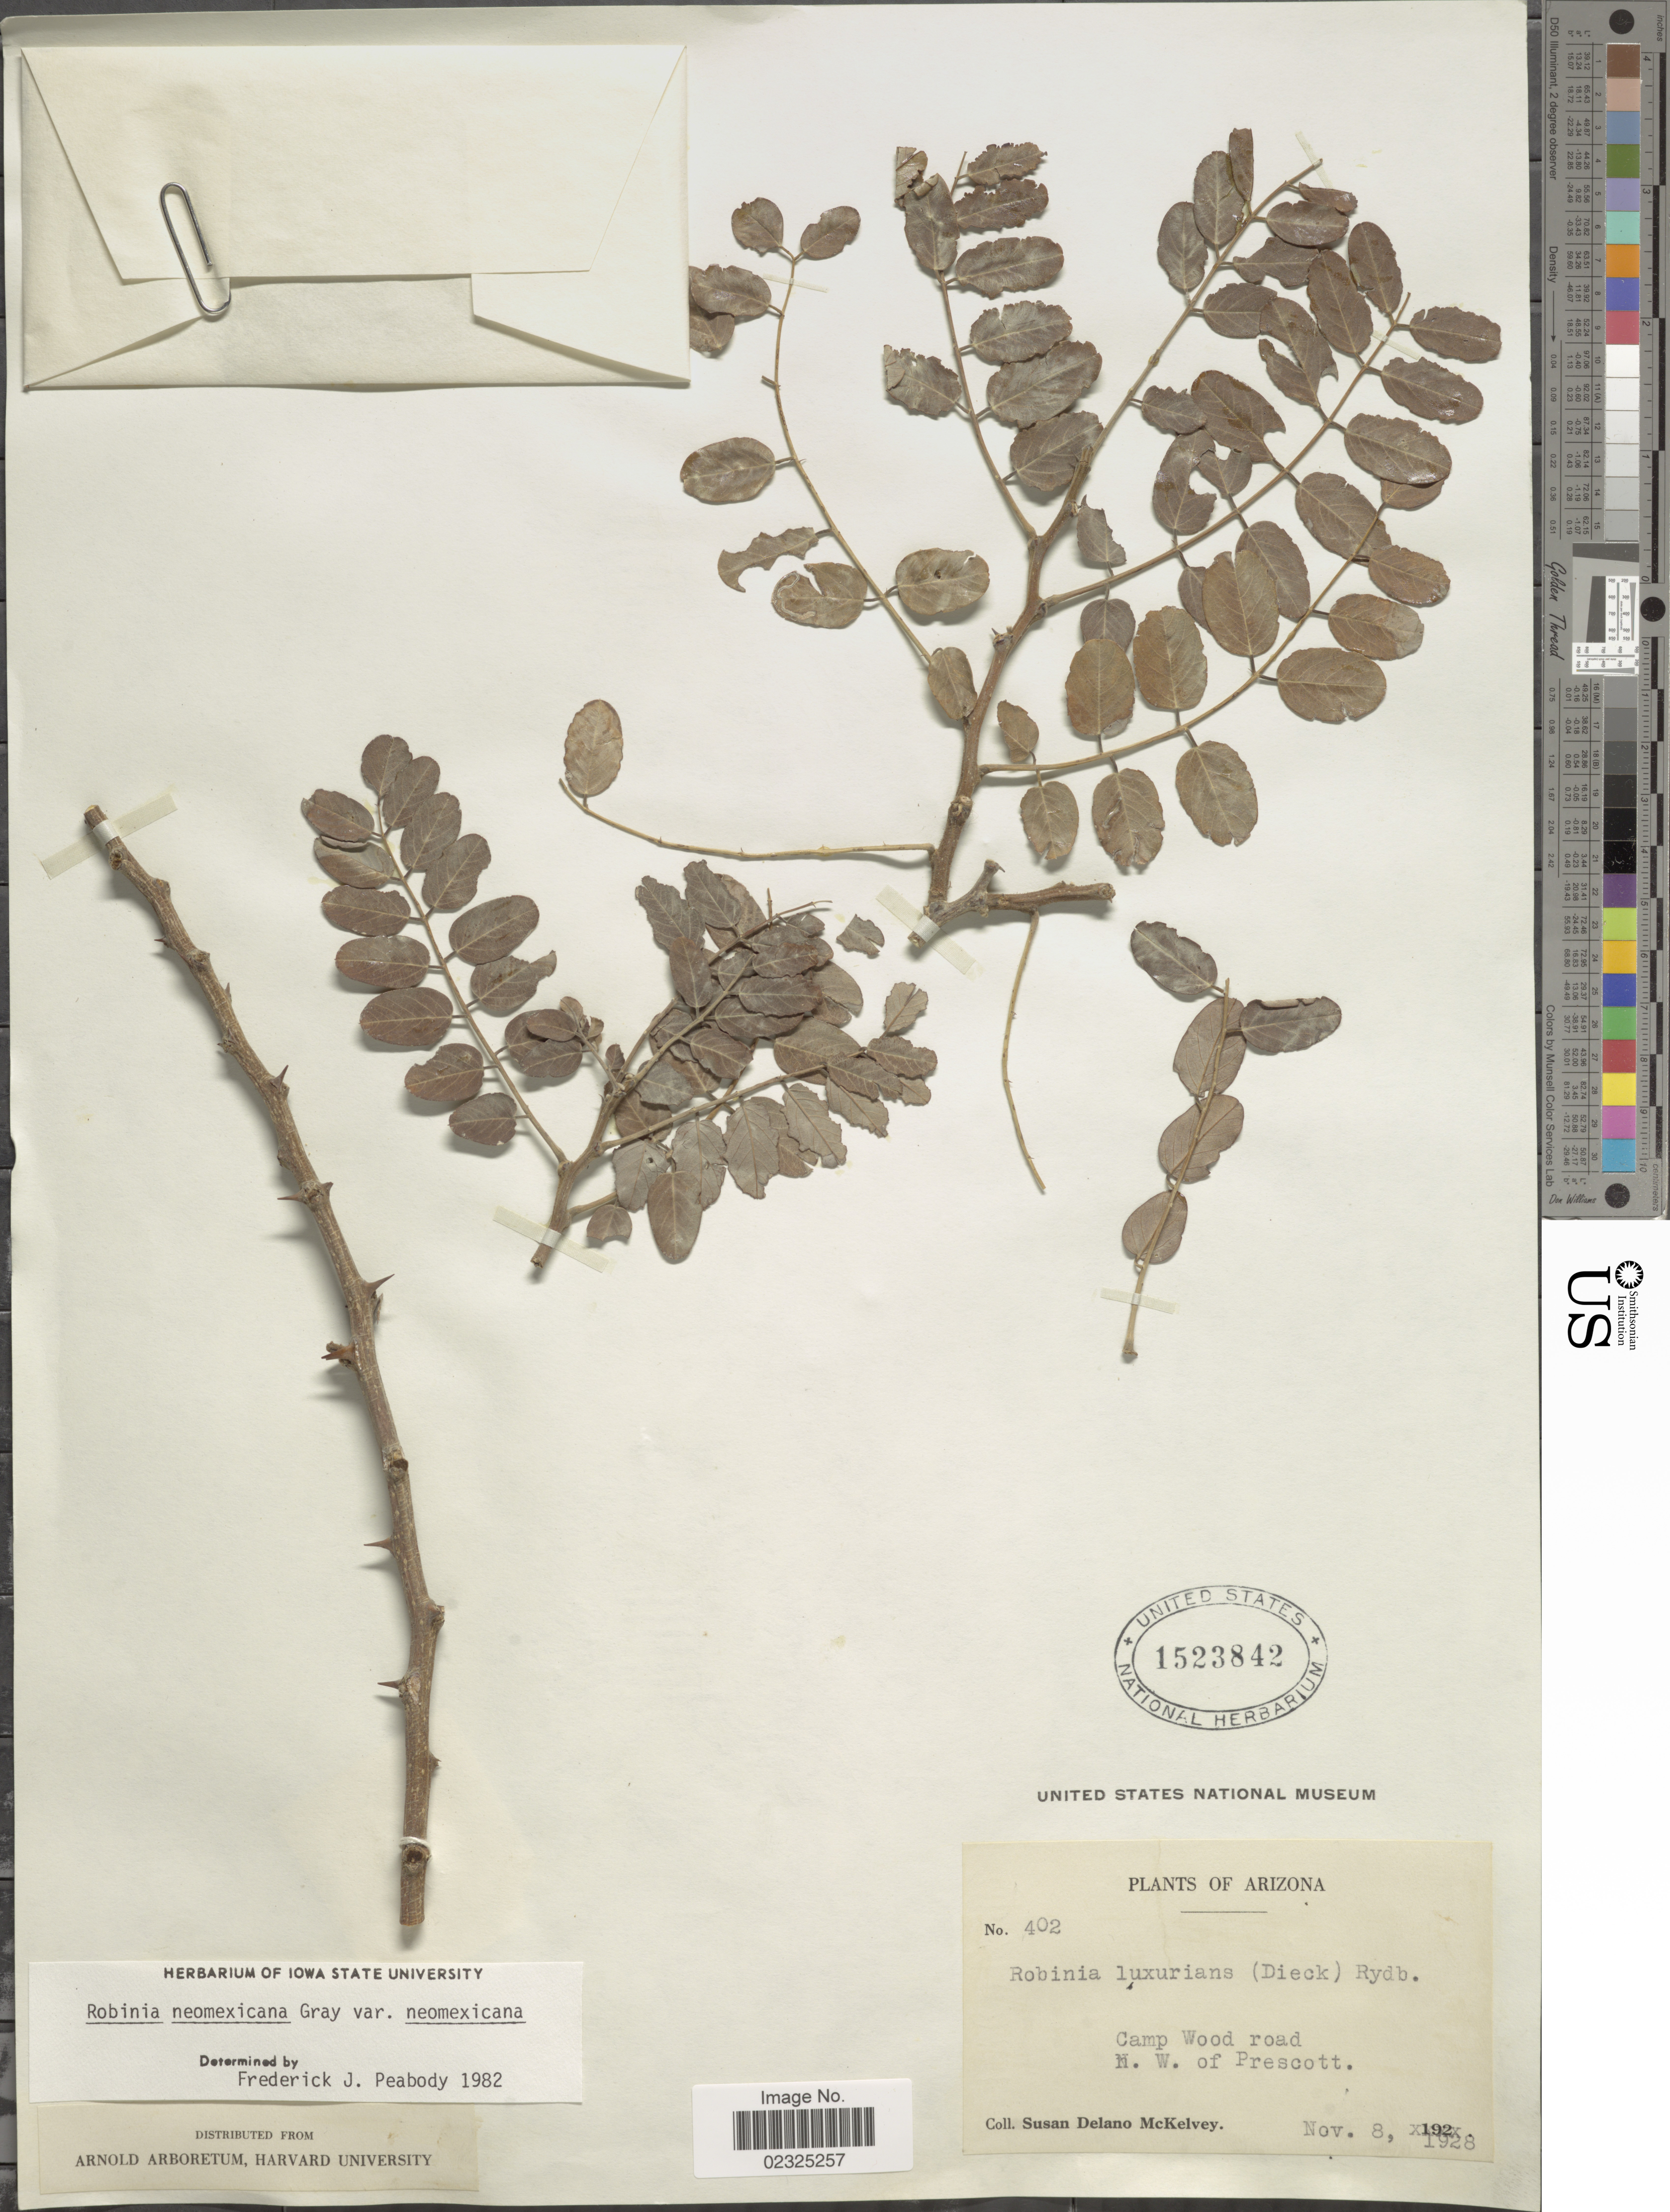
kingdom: Plantae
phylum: Tracheophyta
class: Magnoliopsida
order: Fabales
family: Fabaceae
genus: Robinia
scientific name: Robinia luxurians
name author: (Dieck) Rydb.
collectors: S. A. McKelvey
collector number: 402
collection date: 1928-11-08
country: United States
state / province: Arizona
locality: Camp Wood road, N.W. of Prescott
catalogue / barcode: US 1523842